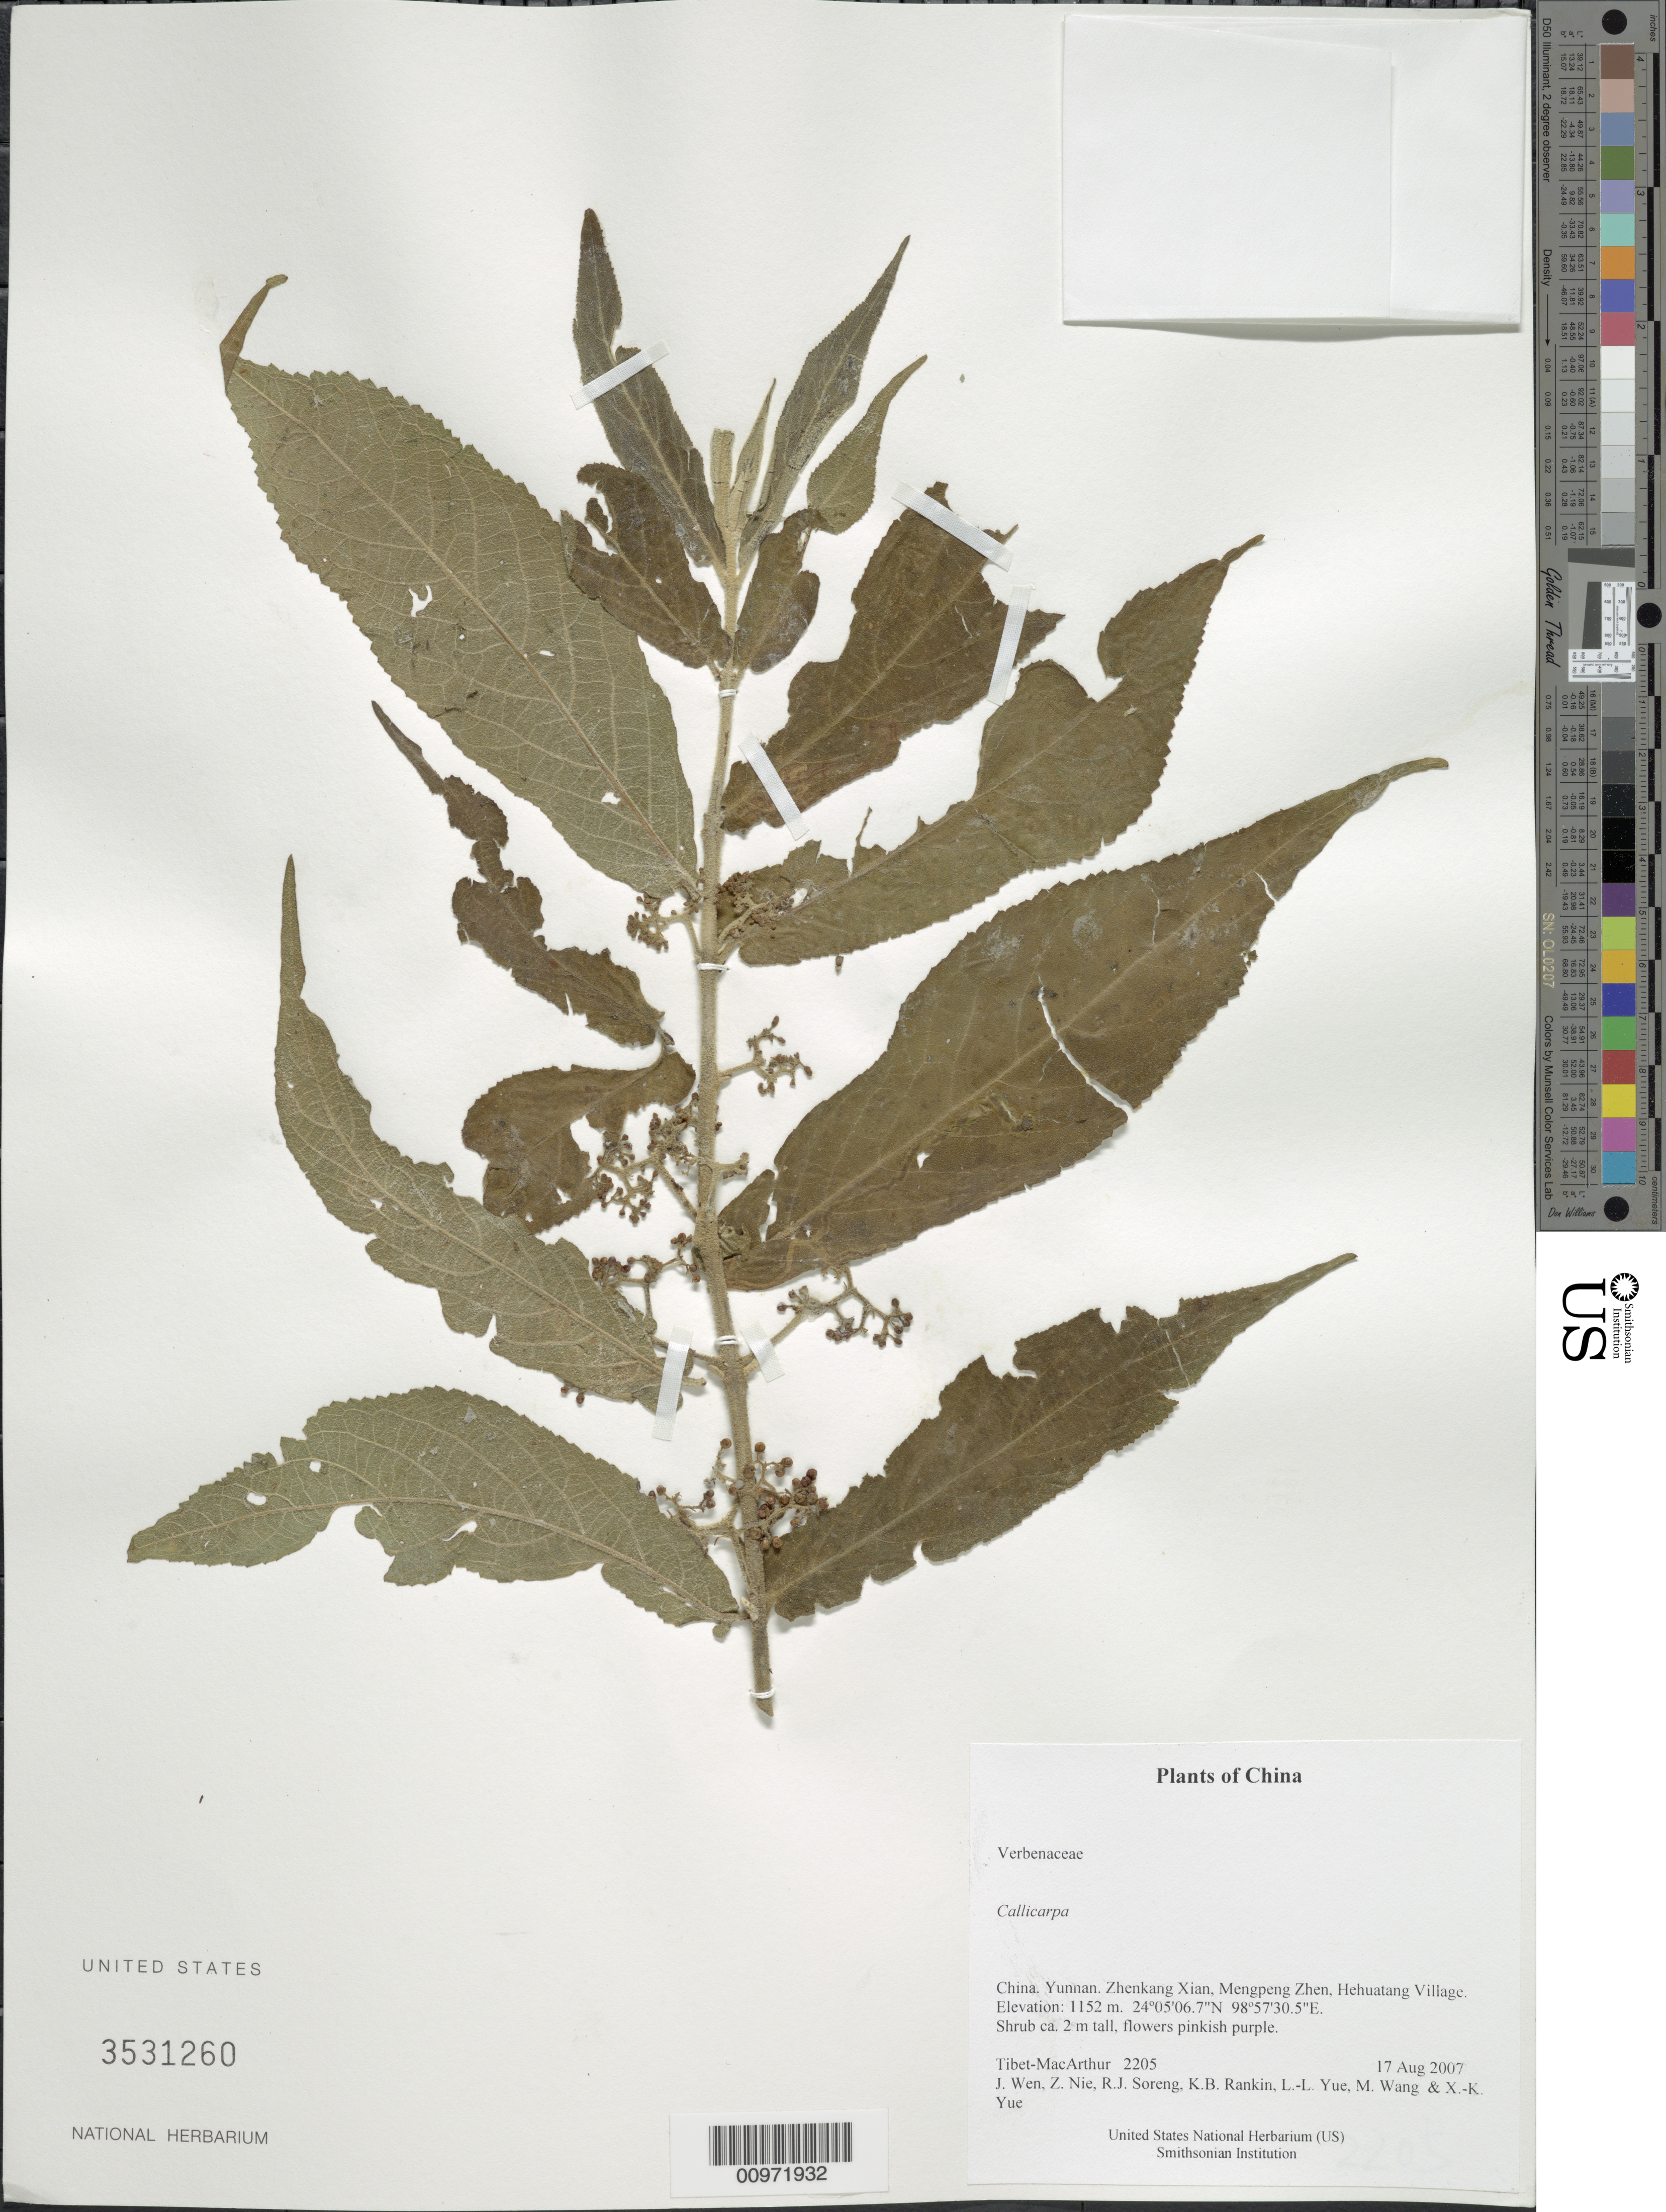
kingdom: Plantae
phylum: Tracheophyta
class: Magnoliopsida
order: Lamiales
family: Lamiaceae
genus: Callicarpa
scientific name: Callicarpa sp.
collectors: Tibet-MacArthur, J. Wen, Z. Nie, R. J. Soreng, K. Rankin, L. Yue, M. Wang & X. Yue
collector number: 2205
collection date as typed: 17 Aug 2007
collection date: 2007-08-17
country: China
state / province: Yunnan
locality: Zhenkang Xian, Mengpeng Zhen, Hehuatang Village.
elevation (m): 1152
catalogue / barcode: US 3531260